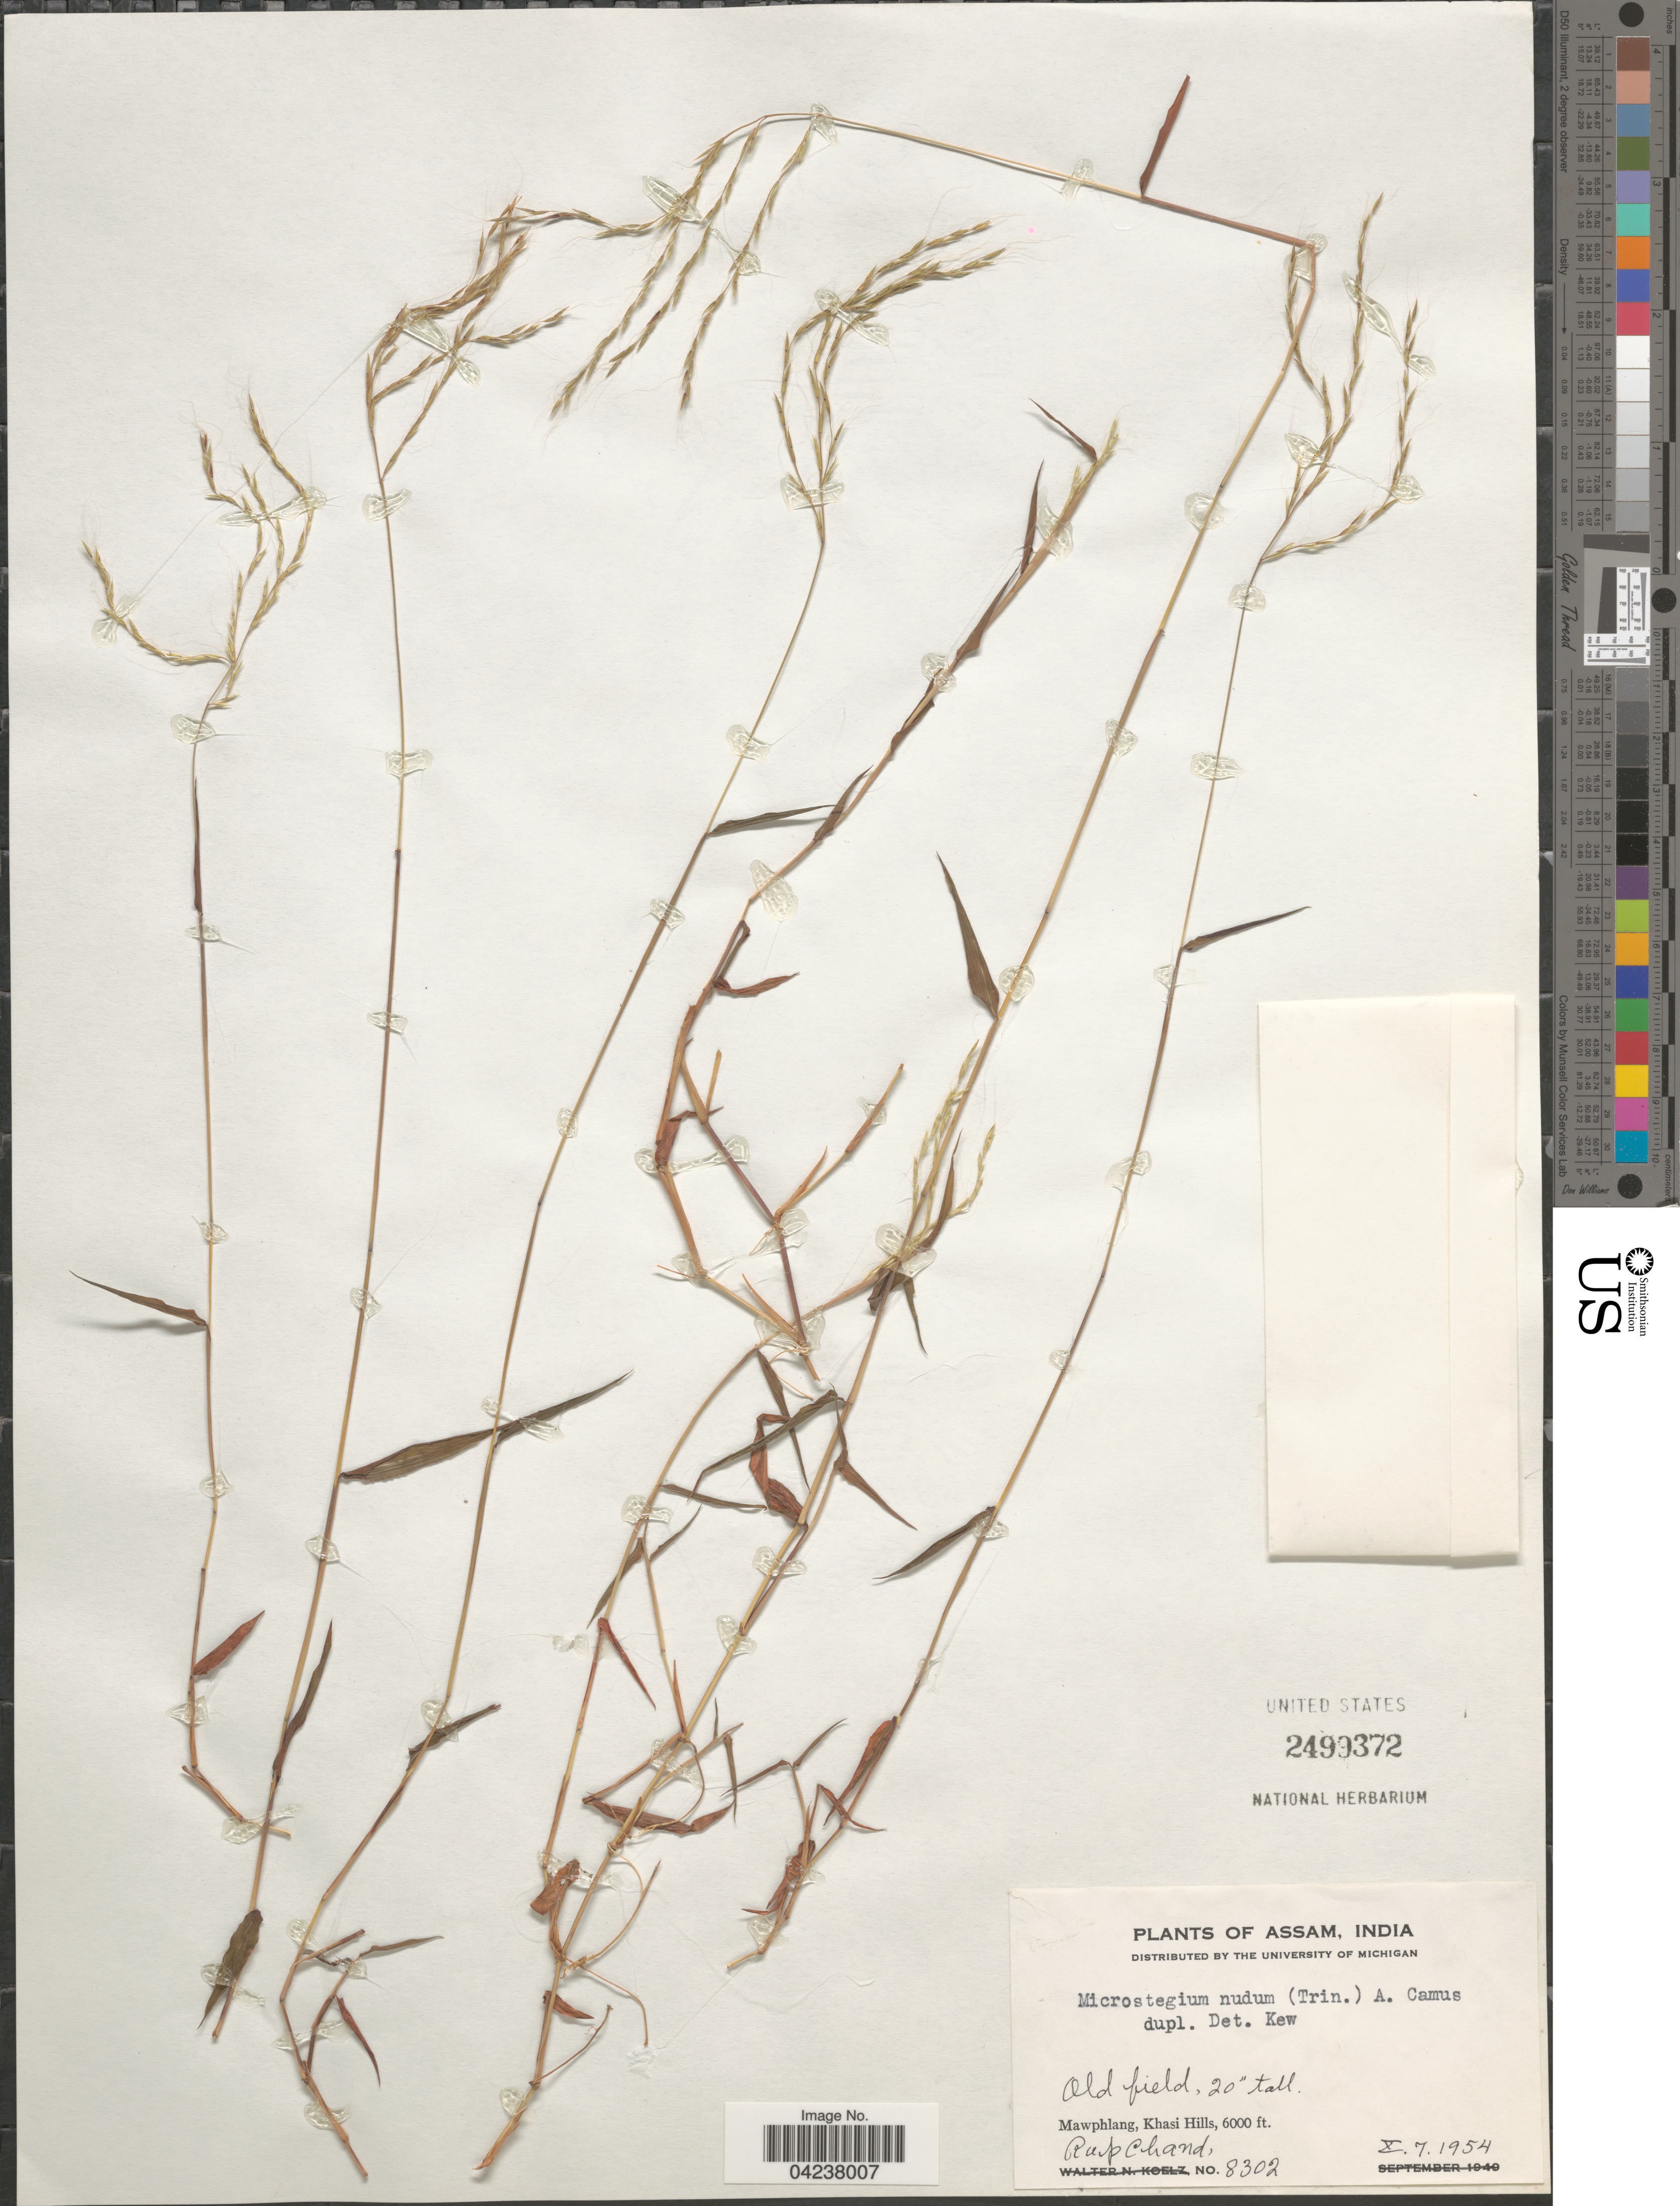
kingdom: Plantae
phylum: Tracheophyta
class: Liliopsida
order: Poales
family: Poaceae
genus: Microstegium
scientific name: Microstegium nudum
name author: (Trin.) A. Camus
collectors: R. Chand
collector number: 8302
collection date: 1954-10-07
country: India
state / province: Meghalaya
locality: Mawphlang, Khasi Hills.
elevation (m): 1829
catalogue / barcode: US 2499372